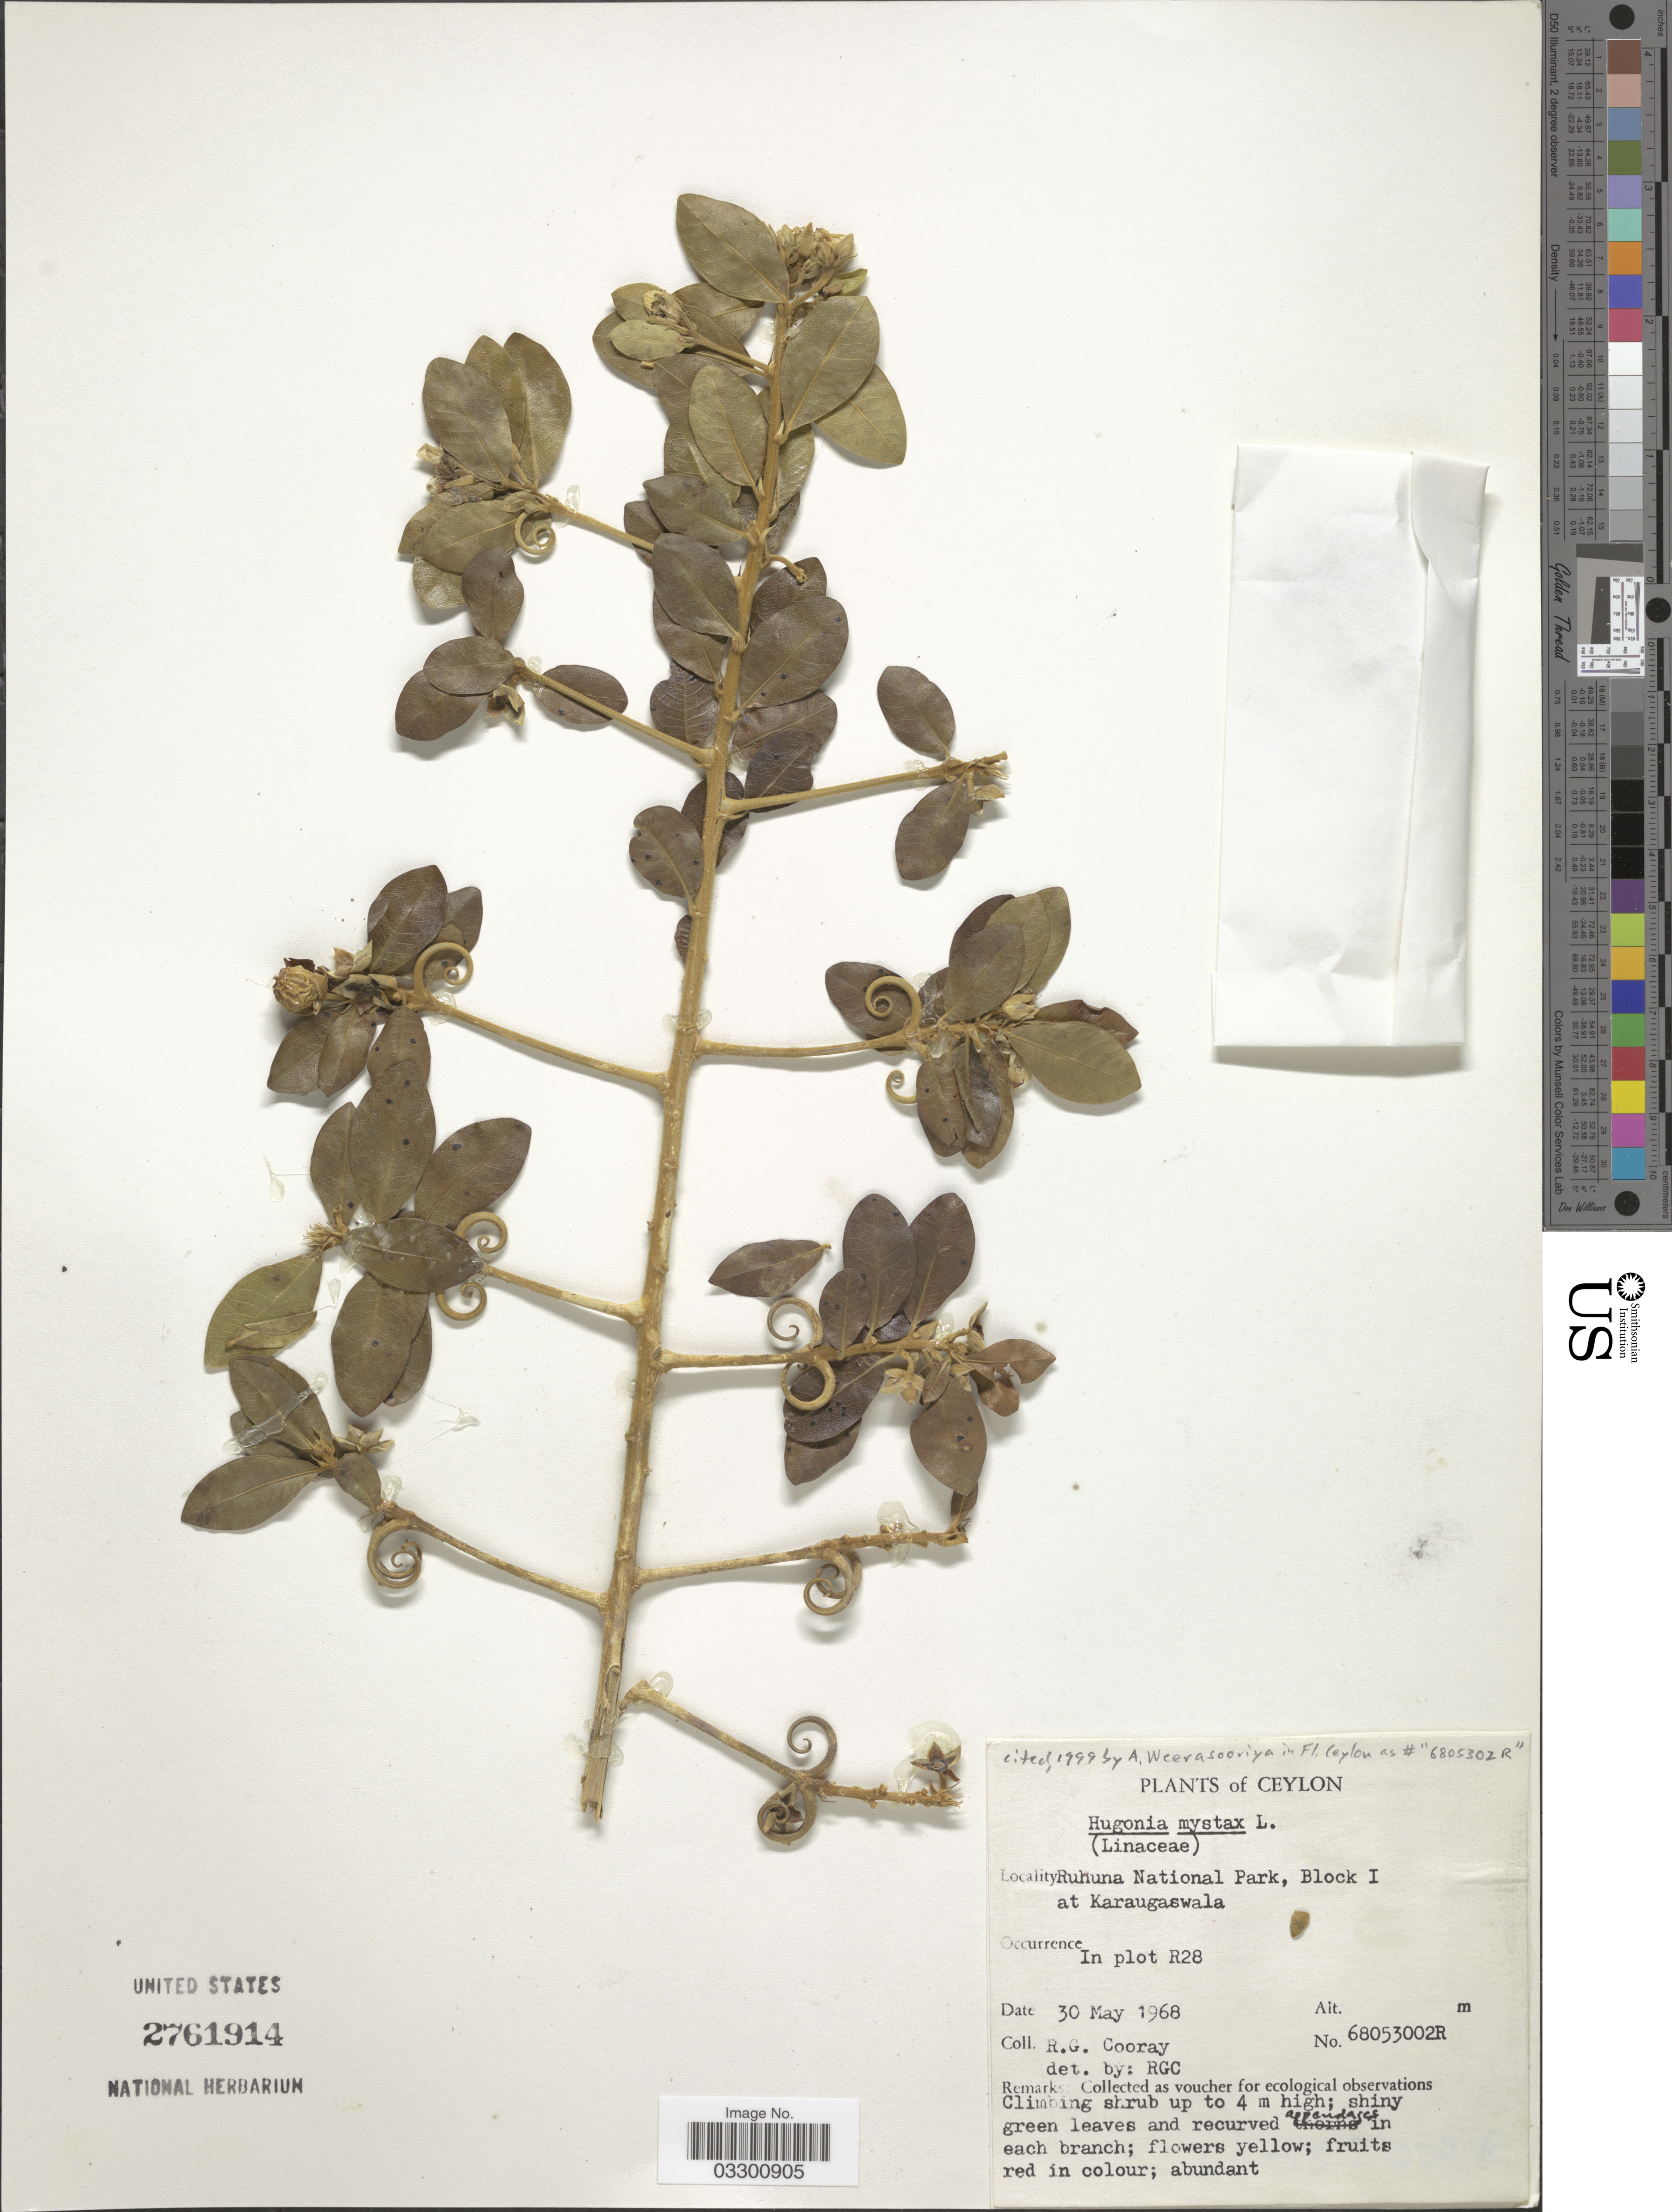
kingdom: Plantae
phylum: Tracheophyta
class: Magnoliopsida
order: Malpighiales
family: Linaceae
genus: Hugonia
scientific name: Hugonia mystax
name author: L.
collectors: R. Cooray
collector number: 68053002R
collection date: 1968-05-30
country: Sri Lanka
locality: Ceylon, Ruhuna National Park, Block I at Karaugaswala. In plot R28.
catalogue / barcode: US 2761914